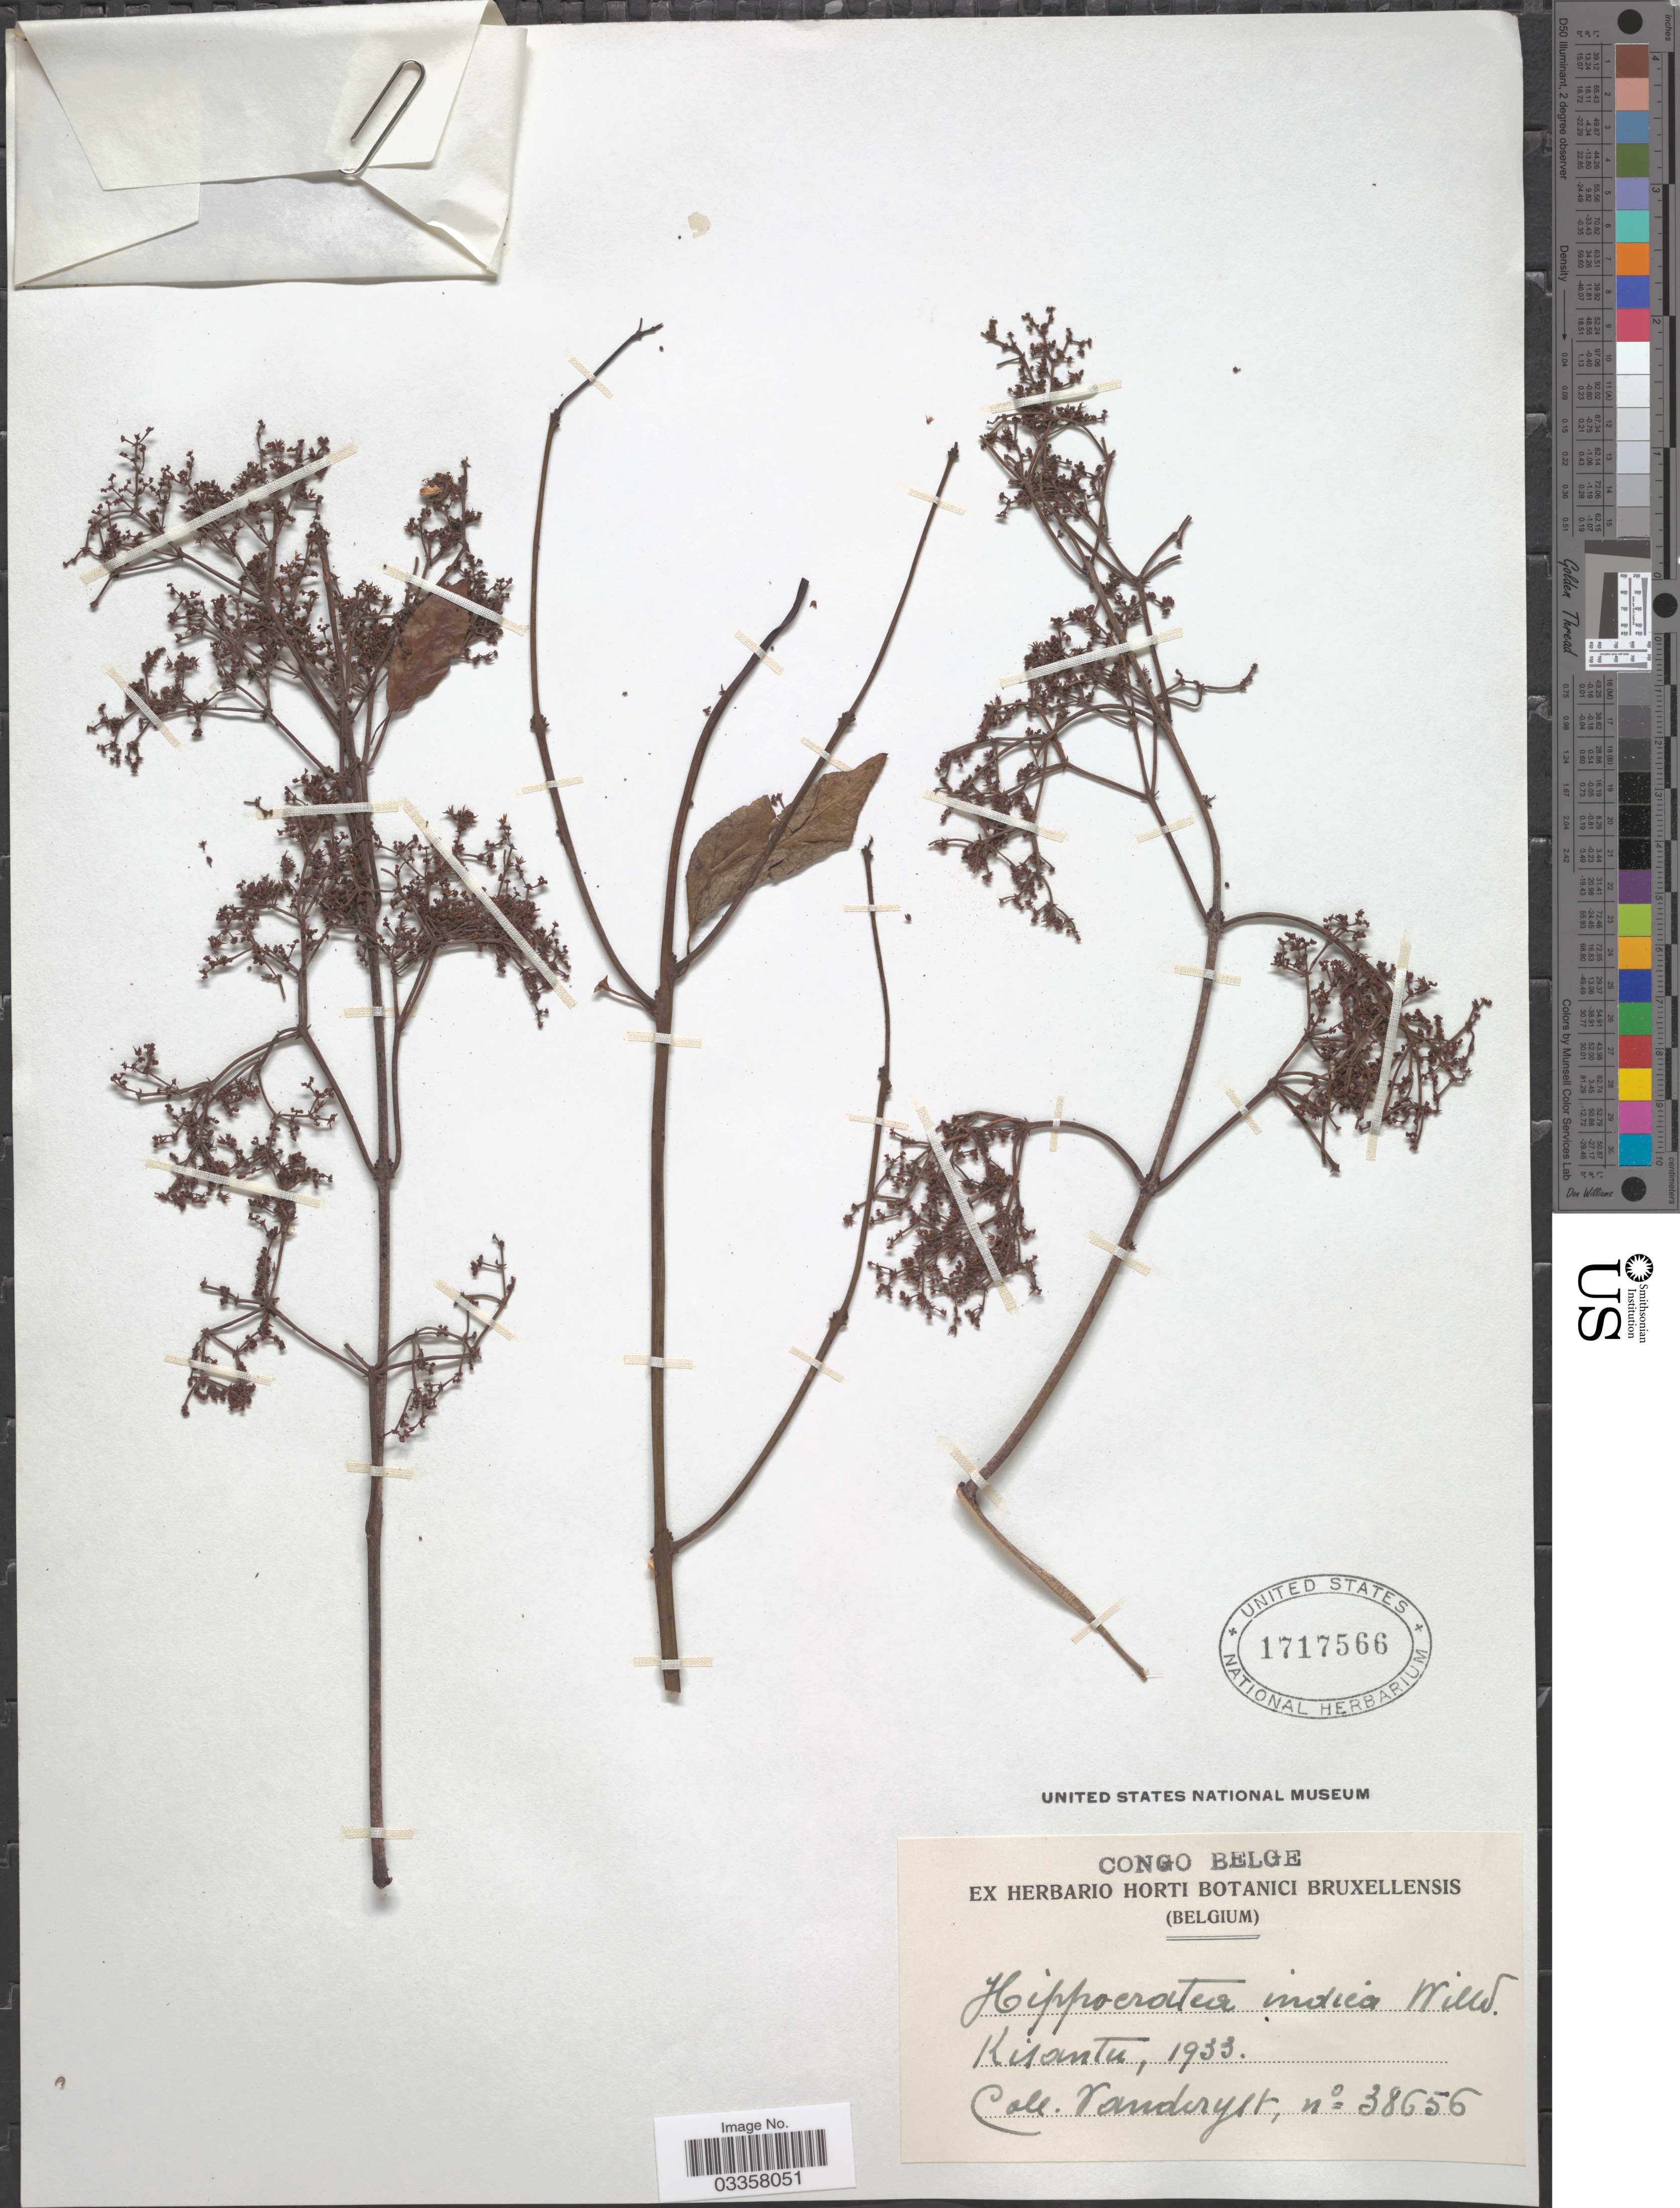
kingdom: Plantae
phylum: Tracheophyta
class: Magnoliopsida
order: Celastrales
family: Celastraceae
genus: Reissantia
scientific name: Reissantia indica var. indica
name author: (Willd.) N. Hallé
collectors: Vanderyst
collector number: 38656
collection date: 1933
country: Congo, Democratic Republic of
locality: Kisantu.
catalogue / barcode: US 1717566